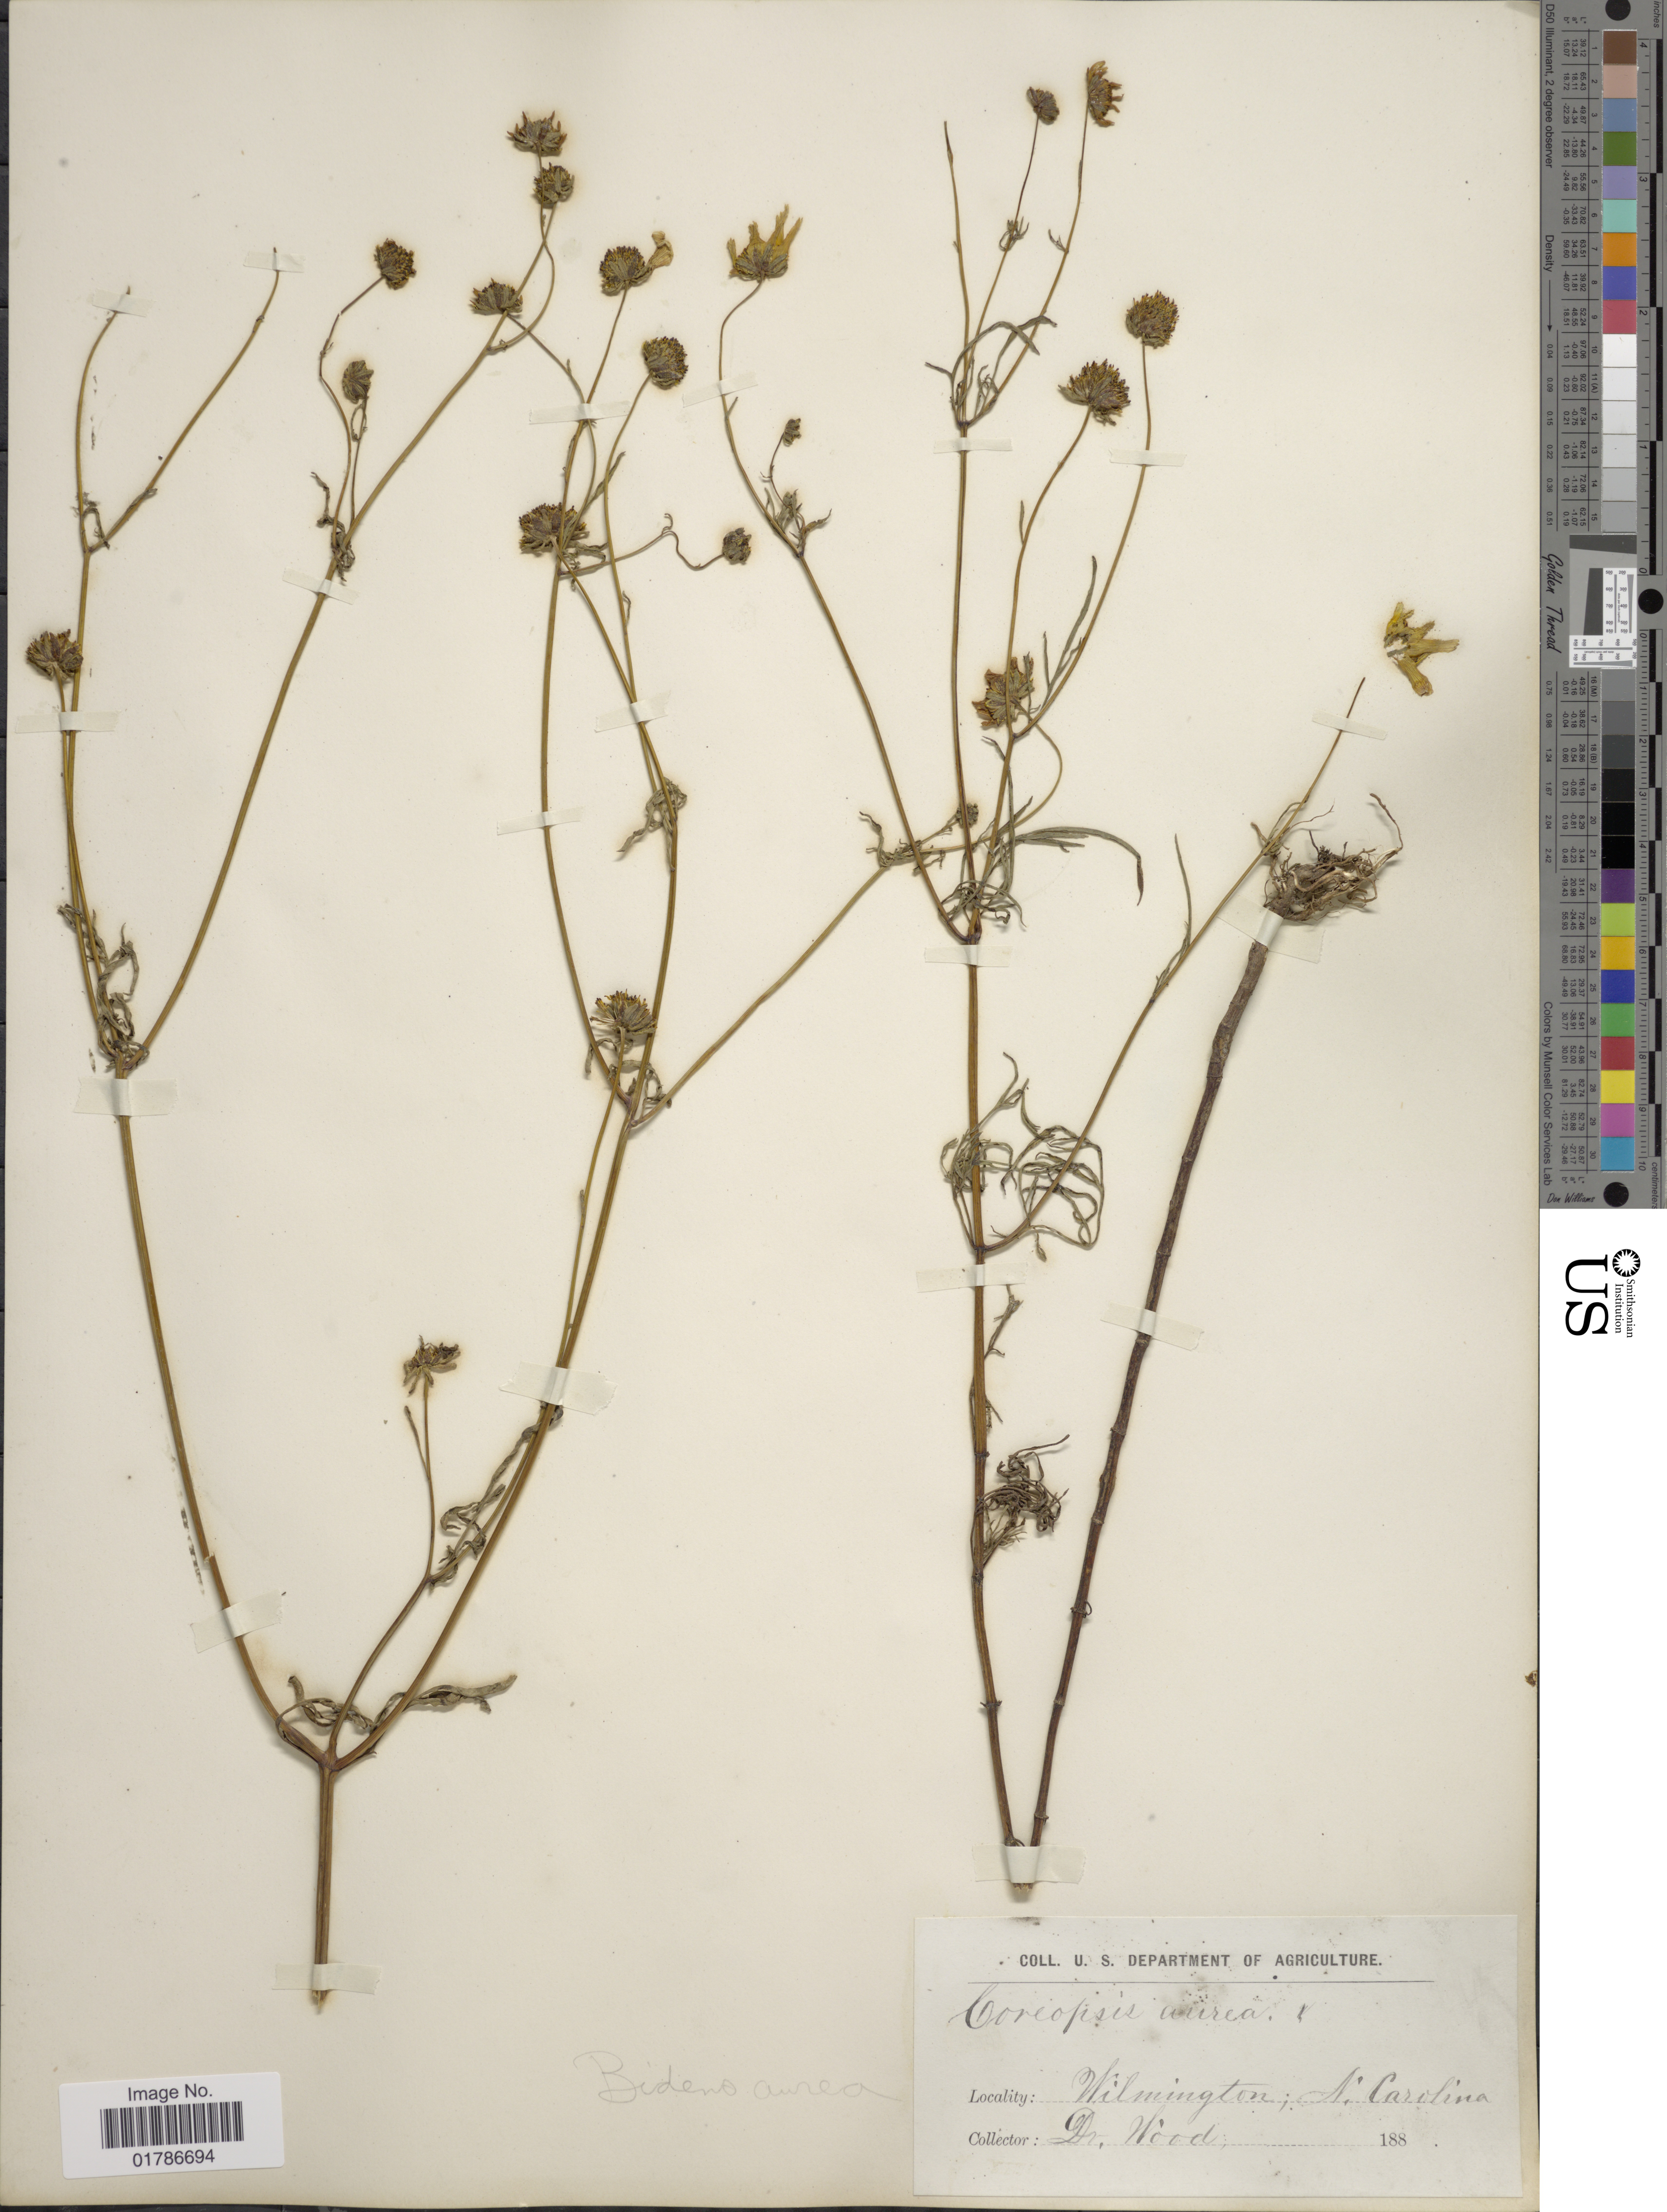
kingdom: Plantae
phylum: Tracheophyta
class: Magnoliopsida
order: Asterales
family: Asteraceae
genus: Bidens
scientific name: Bidens mitis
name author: (Michx.) Sherff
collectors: Wood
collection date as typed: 188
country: United States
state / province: North Carolina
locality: Wilmington